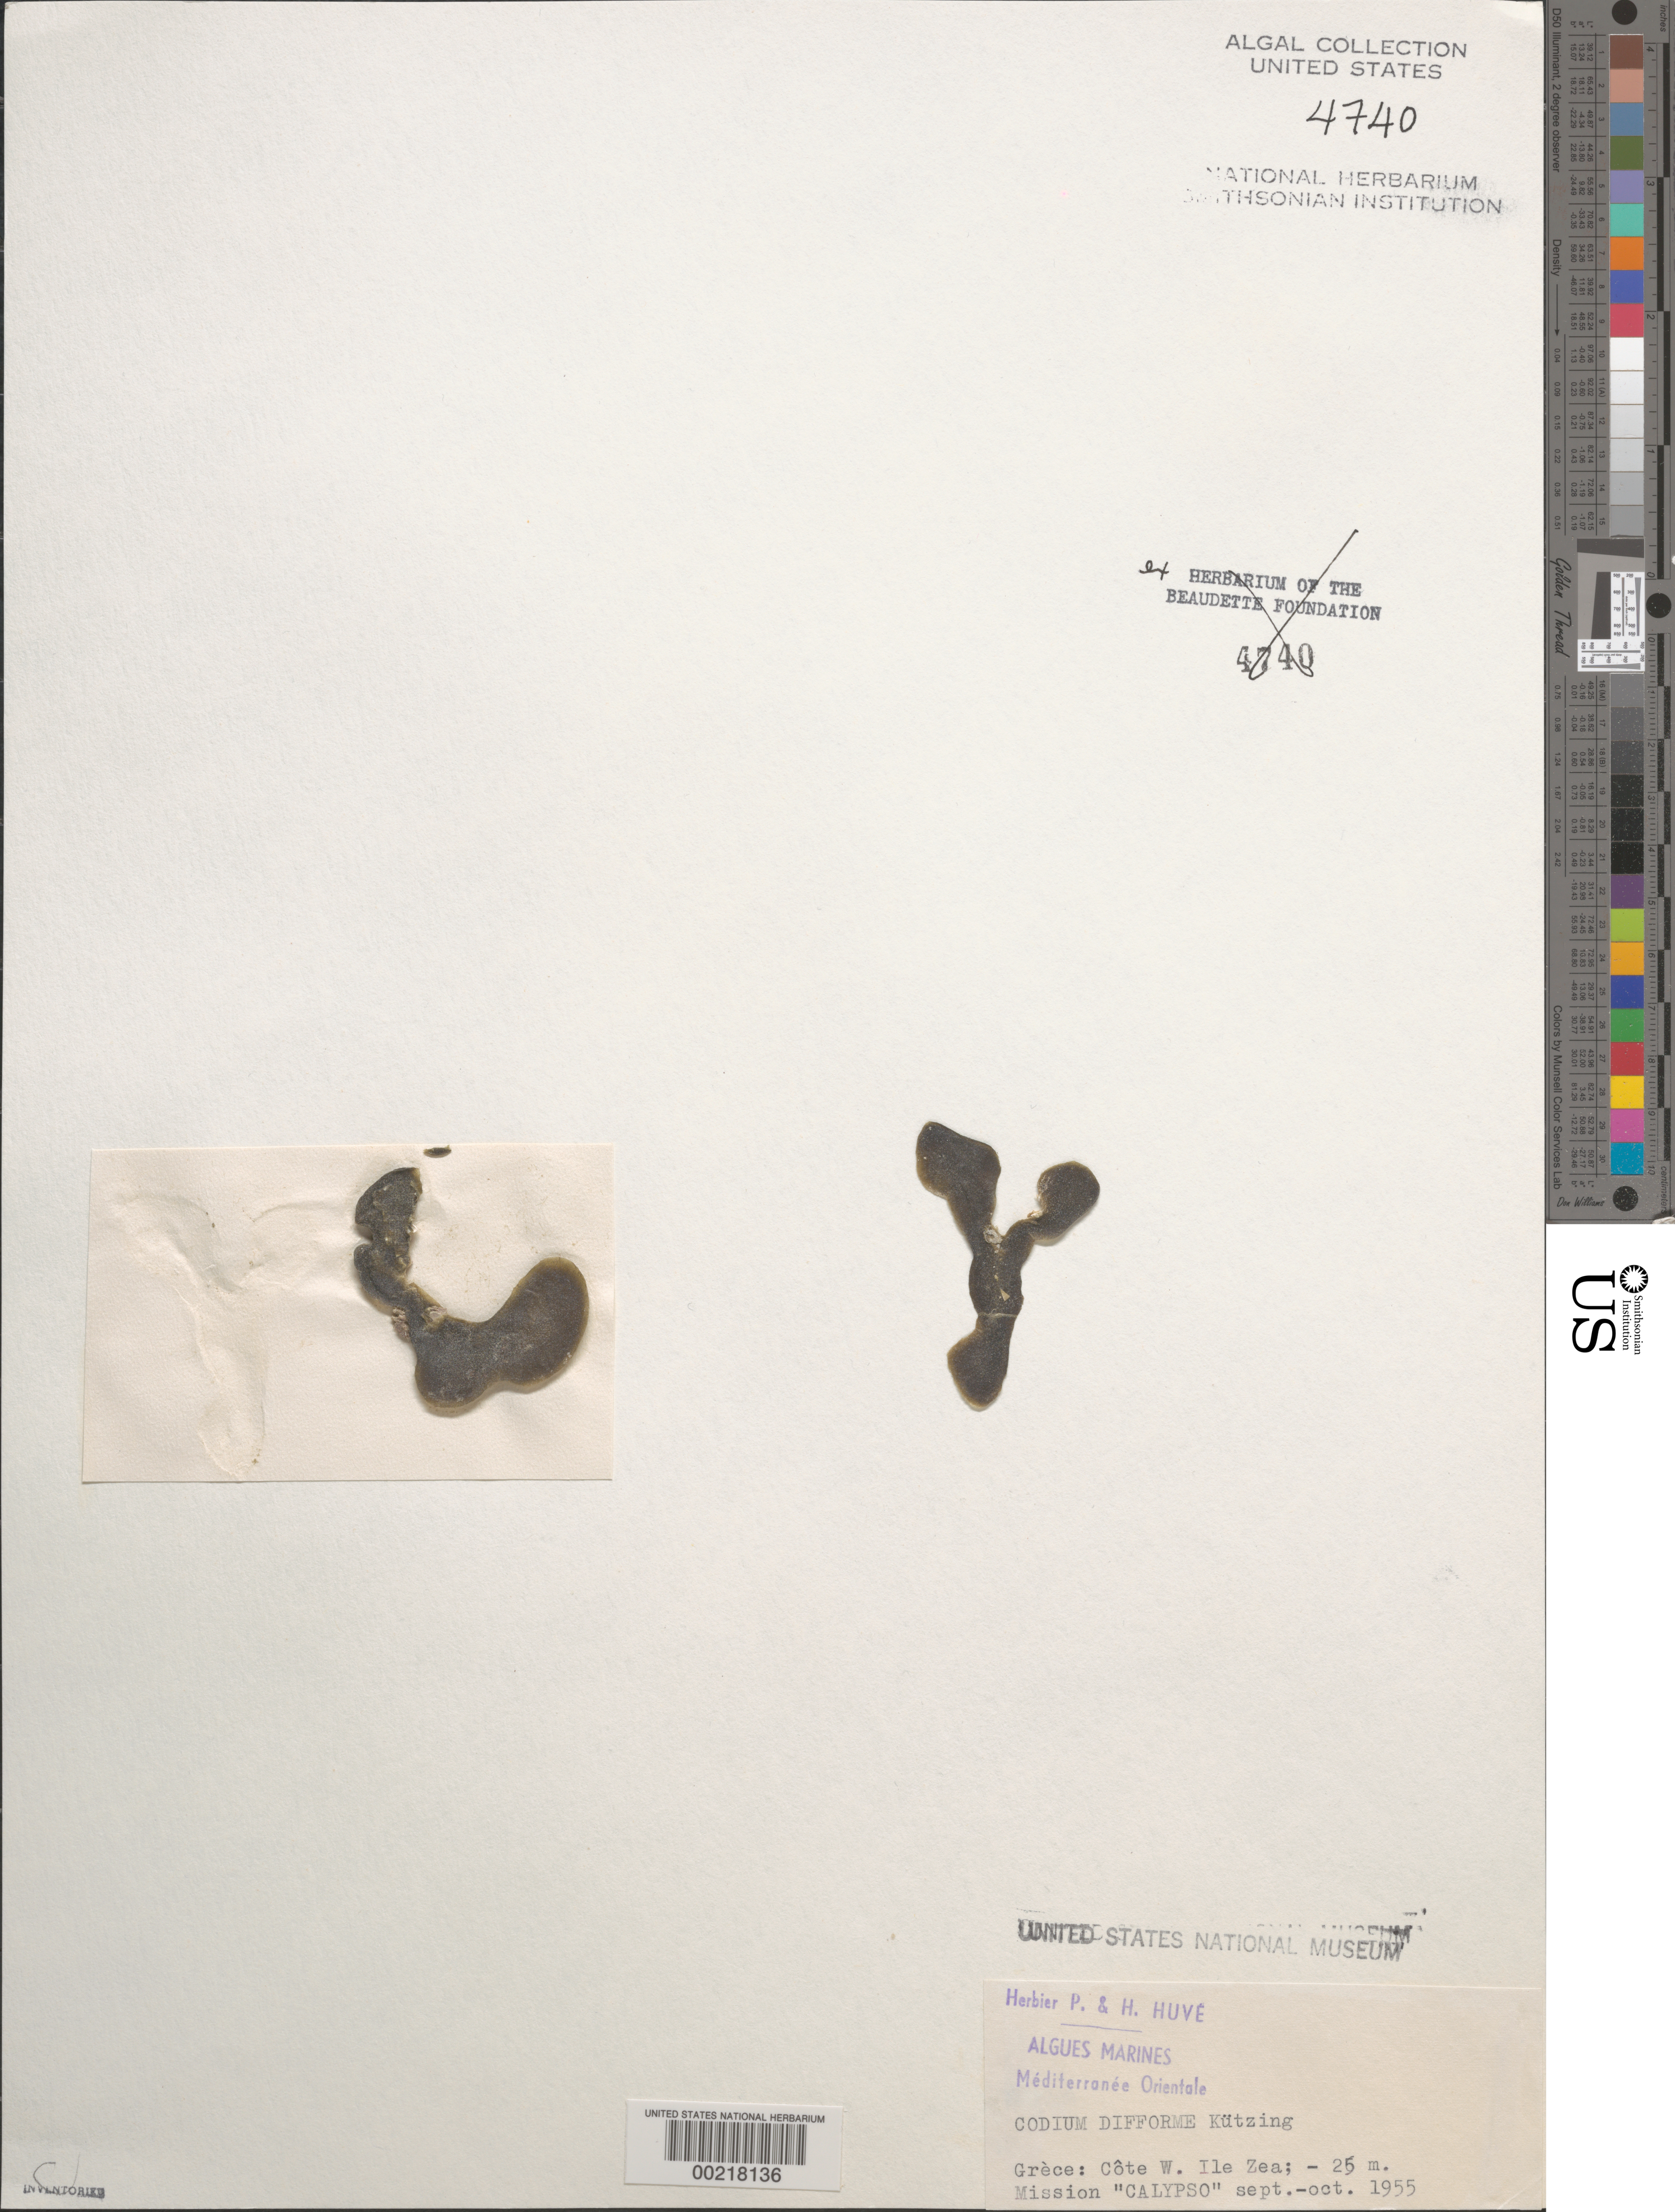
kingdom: Plantae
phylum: Chlorophyta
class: Ulvophyceae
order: Bryopsidales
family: Codiaceae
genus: Codium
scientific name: Codium effusum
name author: (Rafinesque) Delle Chiaje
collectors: P. Huve & H. Huve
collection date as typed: Sep 1955 TO -- Oct 1955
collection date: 1955-09/1955-10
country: Greece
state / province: South Aegean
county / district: Cyclades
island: Kea Island (Ile Zea)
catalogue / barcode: US 4740